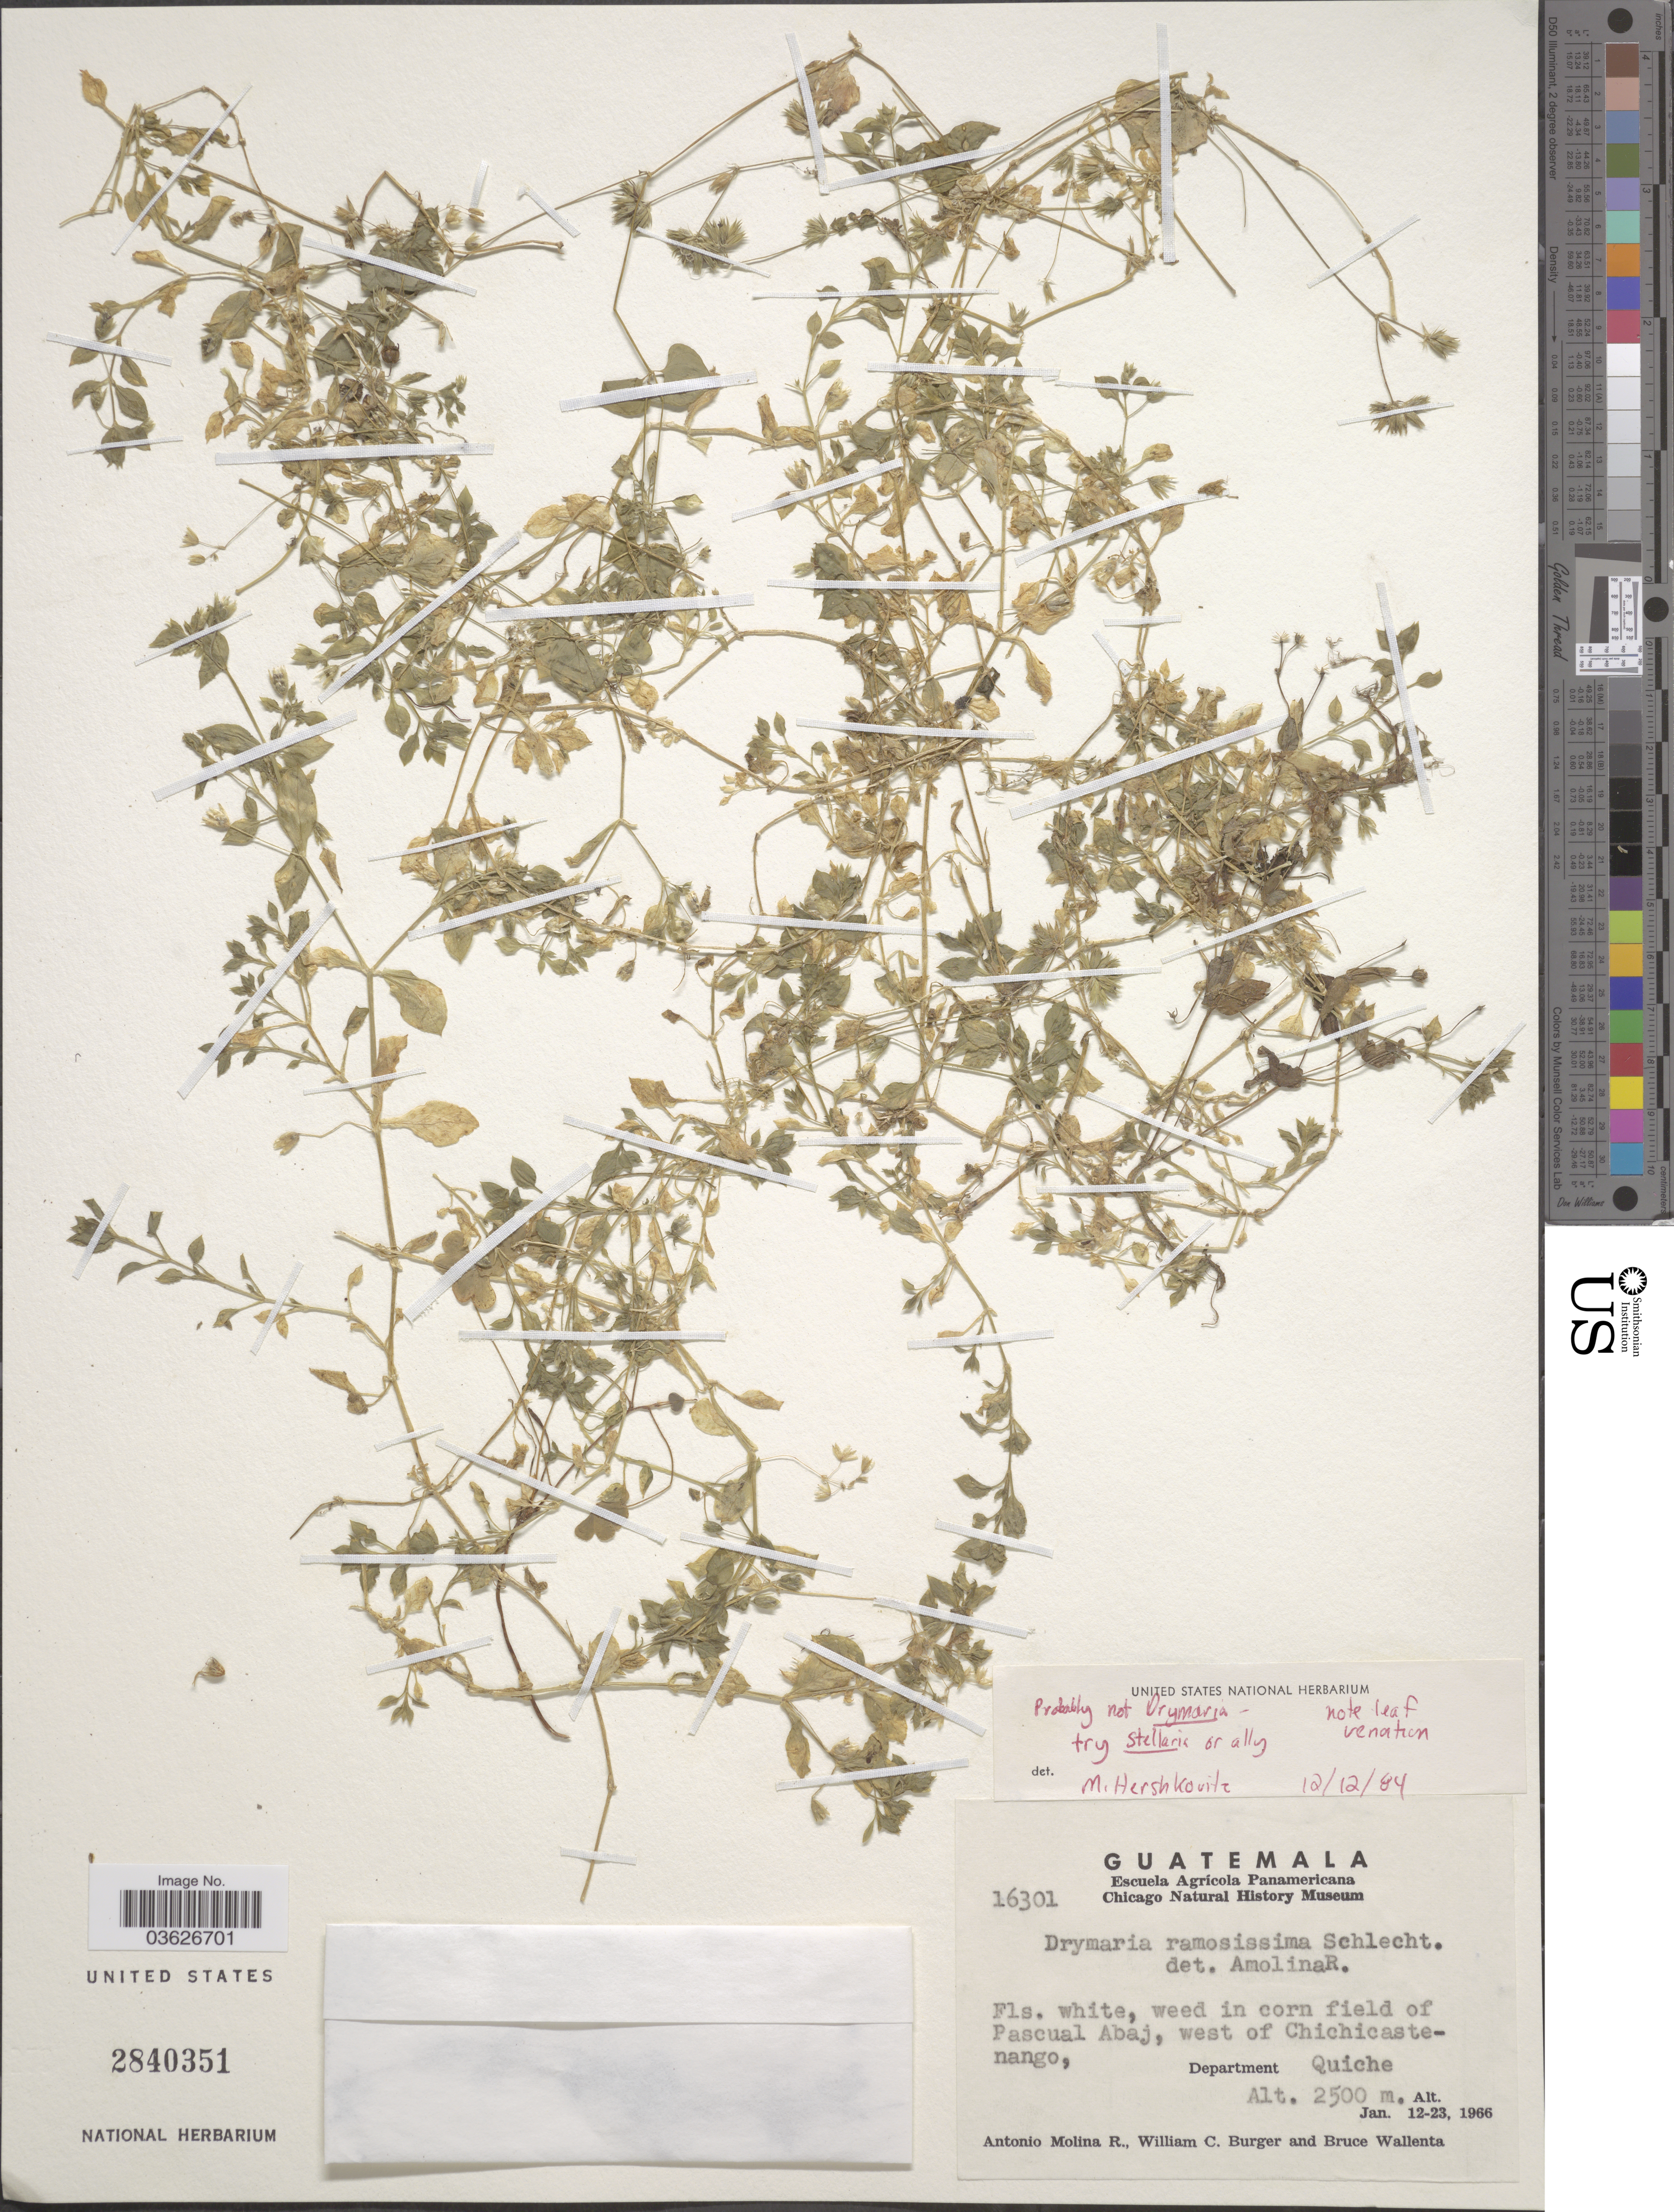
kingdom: Plantae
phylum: Tracheophyta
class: Magnoliopsida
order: Caryophyllales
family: Caryophyllaceae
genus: Drymaria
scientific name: Drymaria ramosissima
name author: Schltdl.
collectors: A. Molina R., W. Burger & B. Wallenta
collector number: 16301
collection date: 1966-01-12/1966-01-23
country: Guatemala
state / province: El Quiché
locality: Weed in corn field of Pascual Abaj, west of Chichicastenango, Department Quiche.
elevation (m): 2500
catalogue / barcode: US 2840351